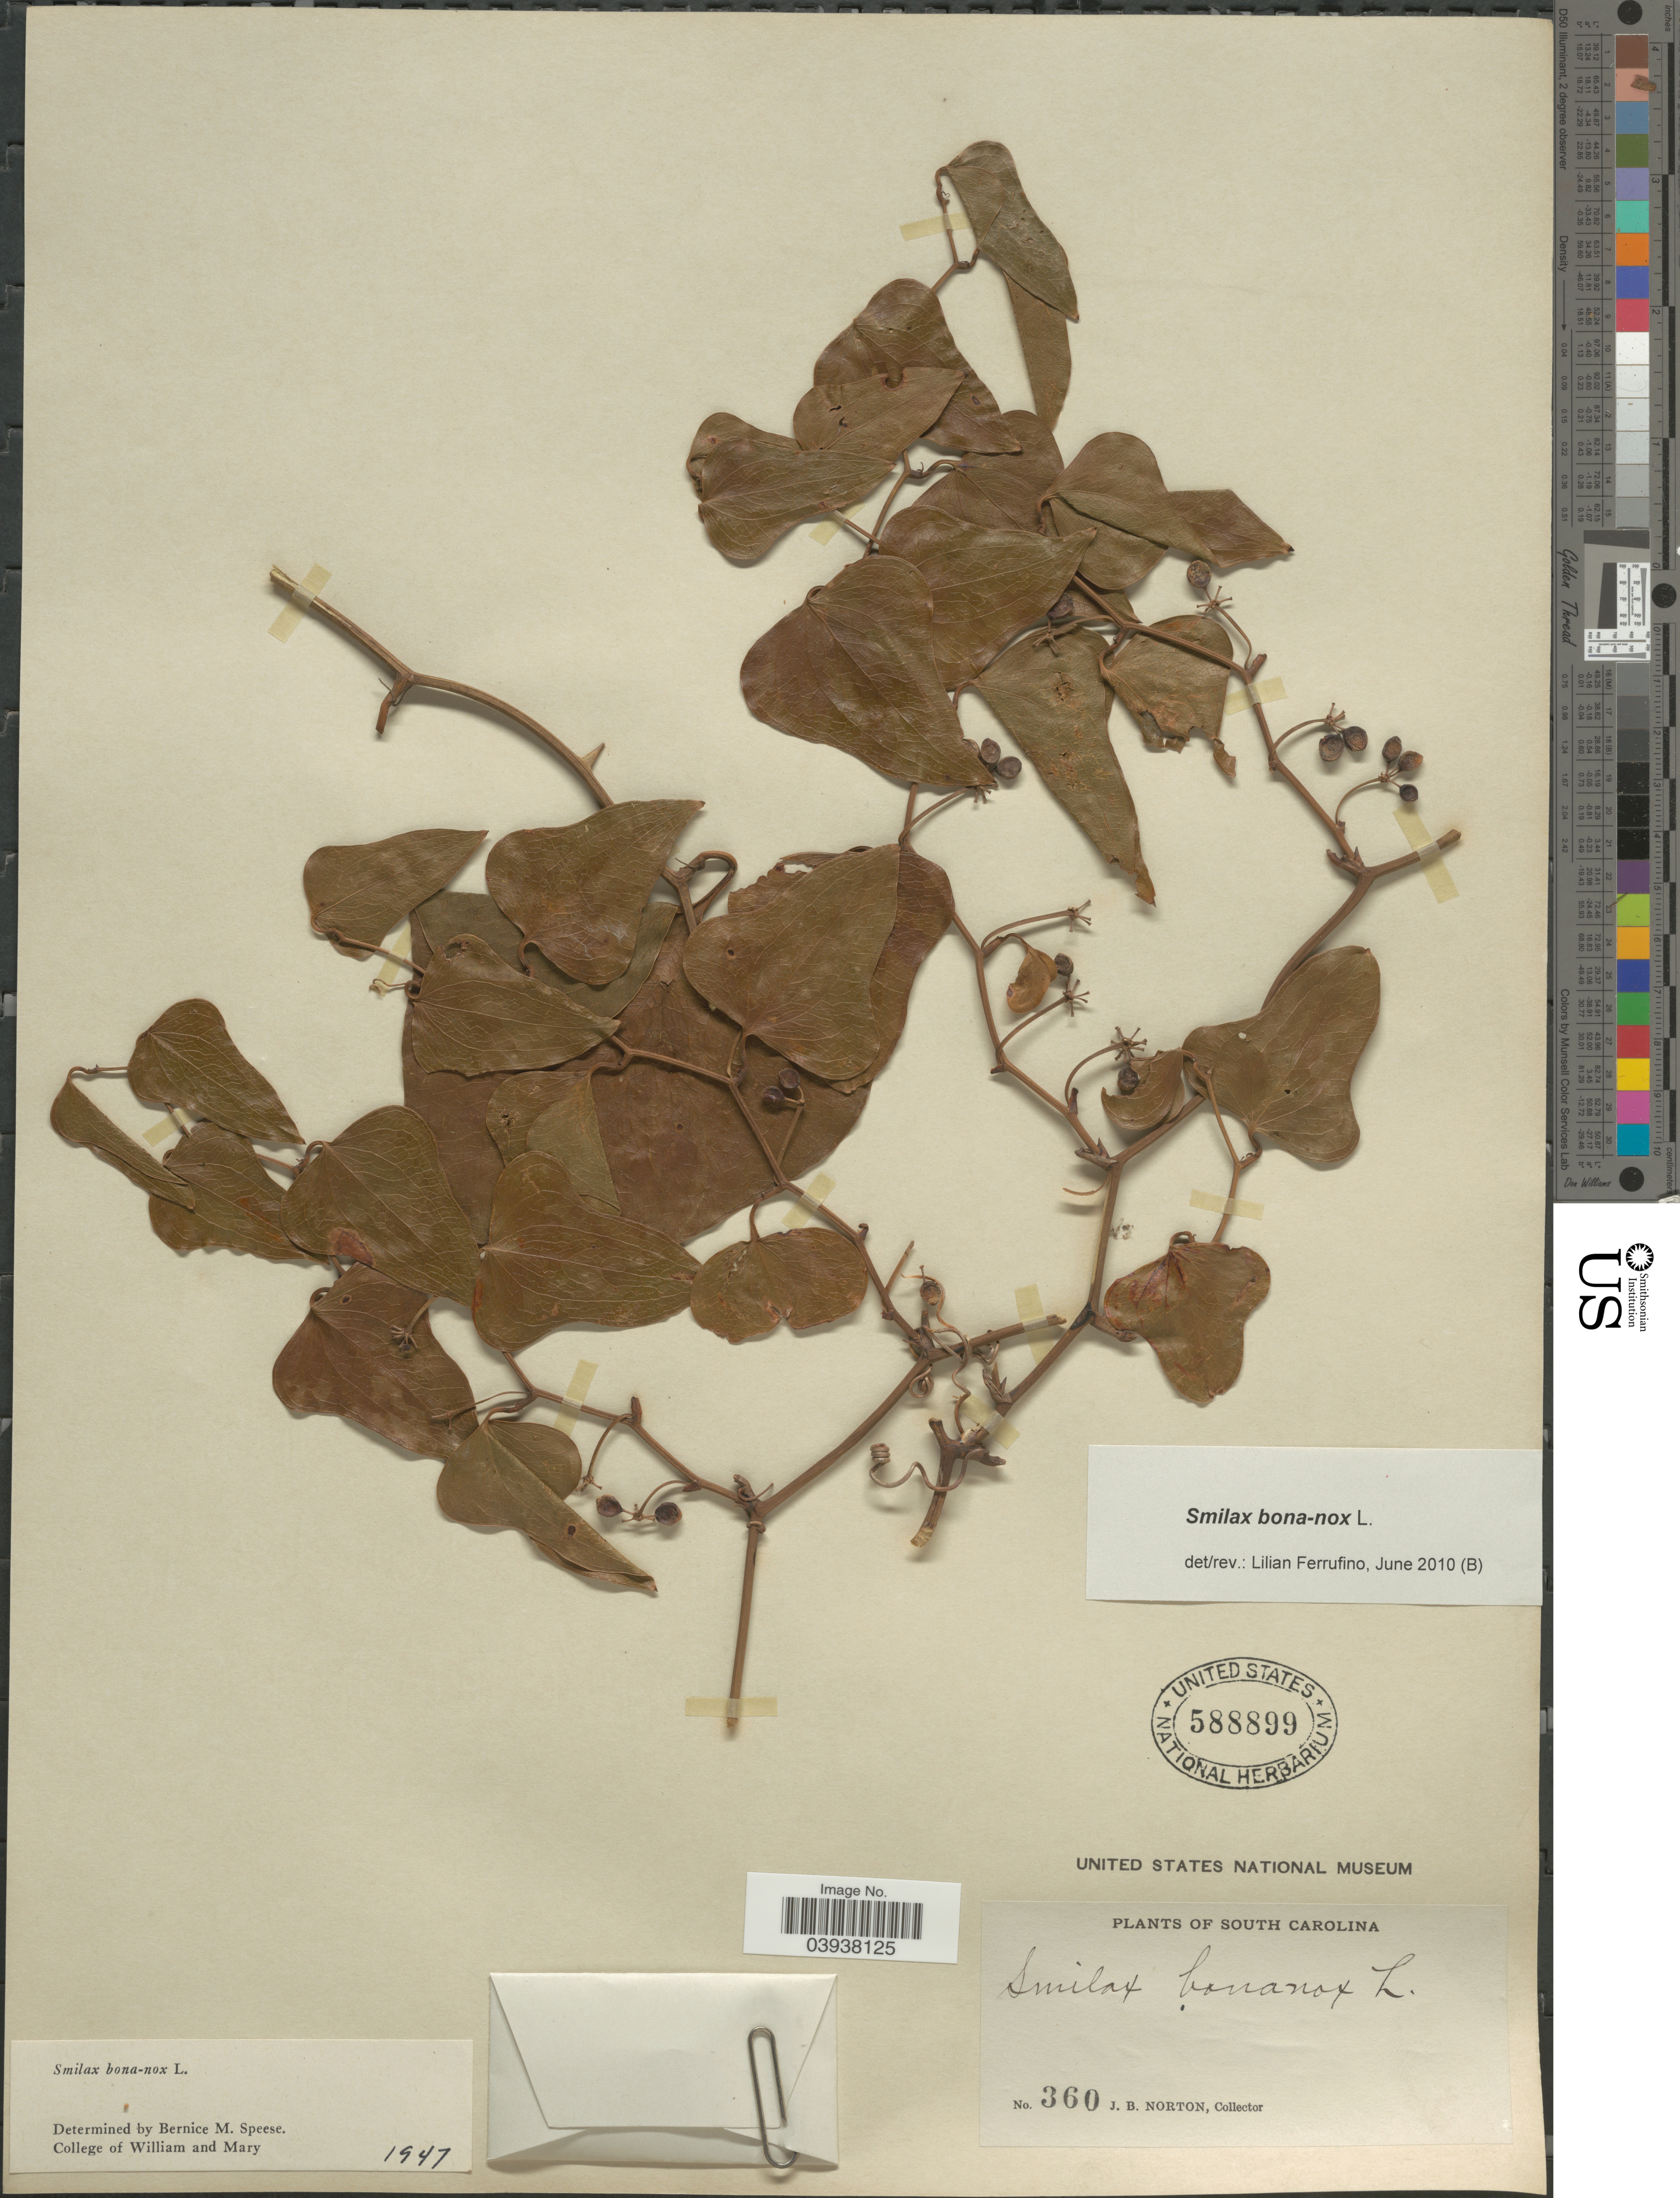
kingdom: Plantae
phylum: Tracheophyta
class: Liliopsida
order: Liliales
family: Smilacaceae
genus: Smilax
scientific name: Smilax bona-nox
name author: L.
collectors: J. B. Norton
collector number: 360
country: United States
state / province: South Carolina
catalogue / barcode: US 588899